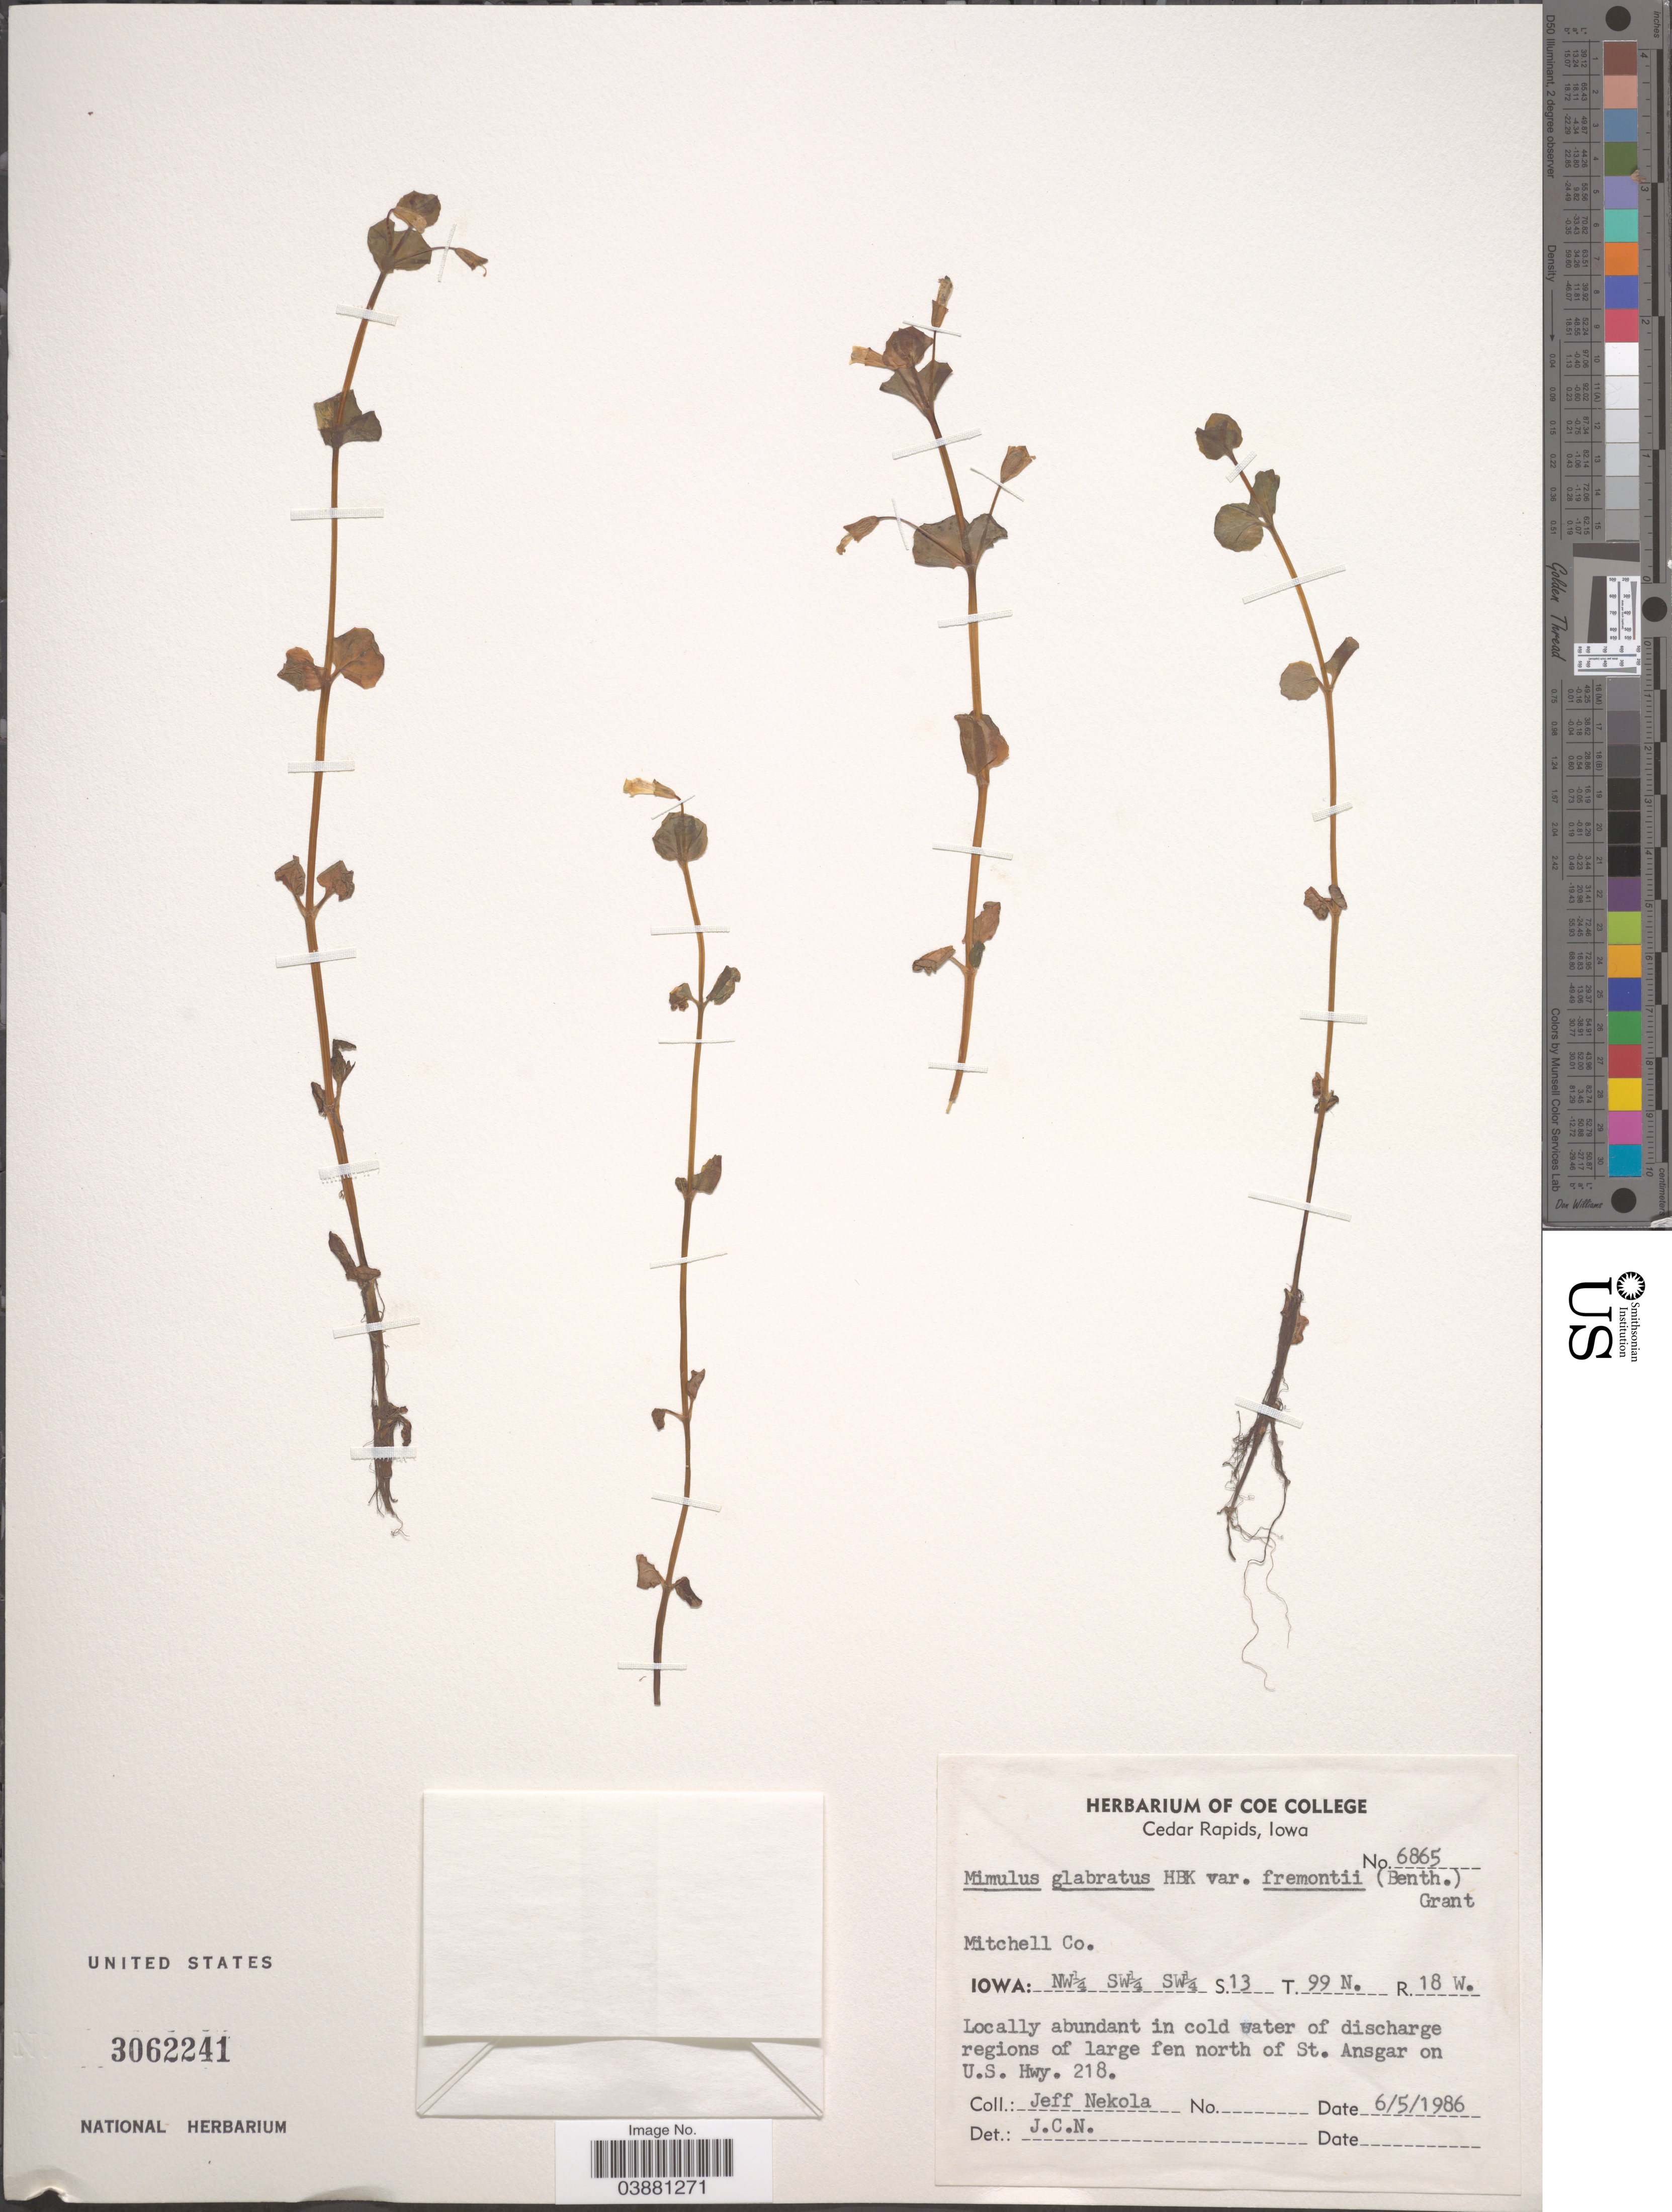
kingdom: Plantae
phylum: Tracheophyta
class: Magnoliopsida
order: Lamiales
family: Phrymaceae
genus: Mimulus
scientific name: Mimulus glabratus var. fremontii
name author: Kunth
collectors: J. Nekola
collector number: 6865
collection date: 1986-06-05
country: United States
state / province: Iowa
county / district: Mitchell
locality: NW¼ SW¼ SW¼ S. 13 T. 99 N. R. 18 W. In cold water of discharge regions of large fen north of St. Ansgar on U.S. Hwy. 218.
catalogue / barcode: US 3062241